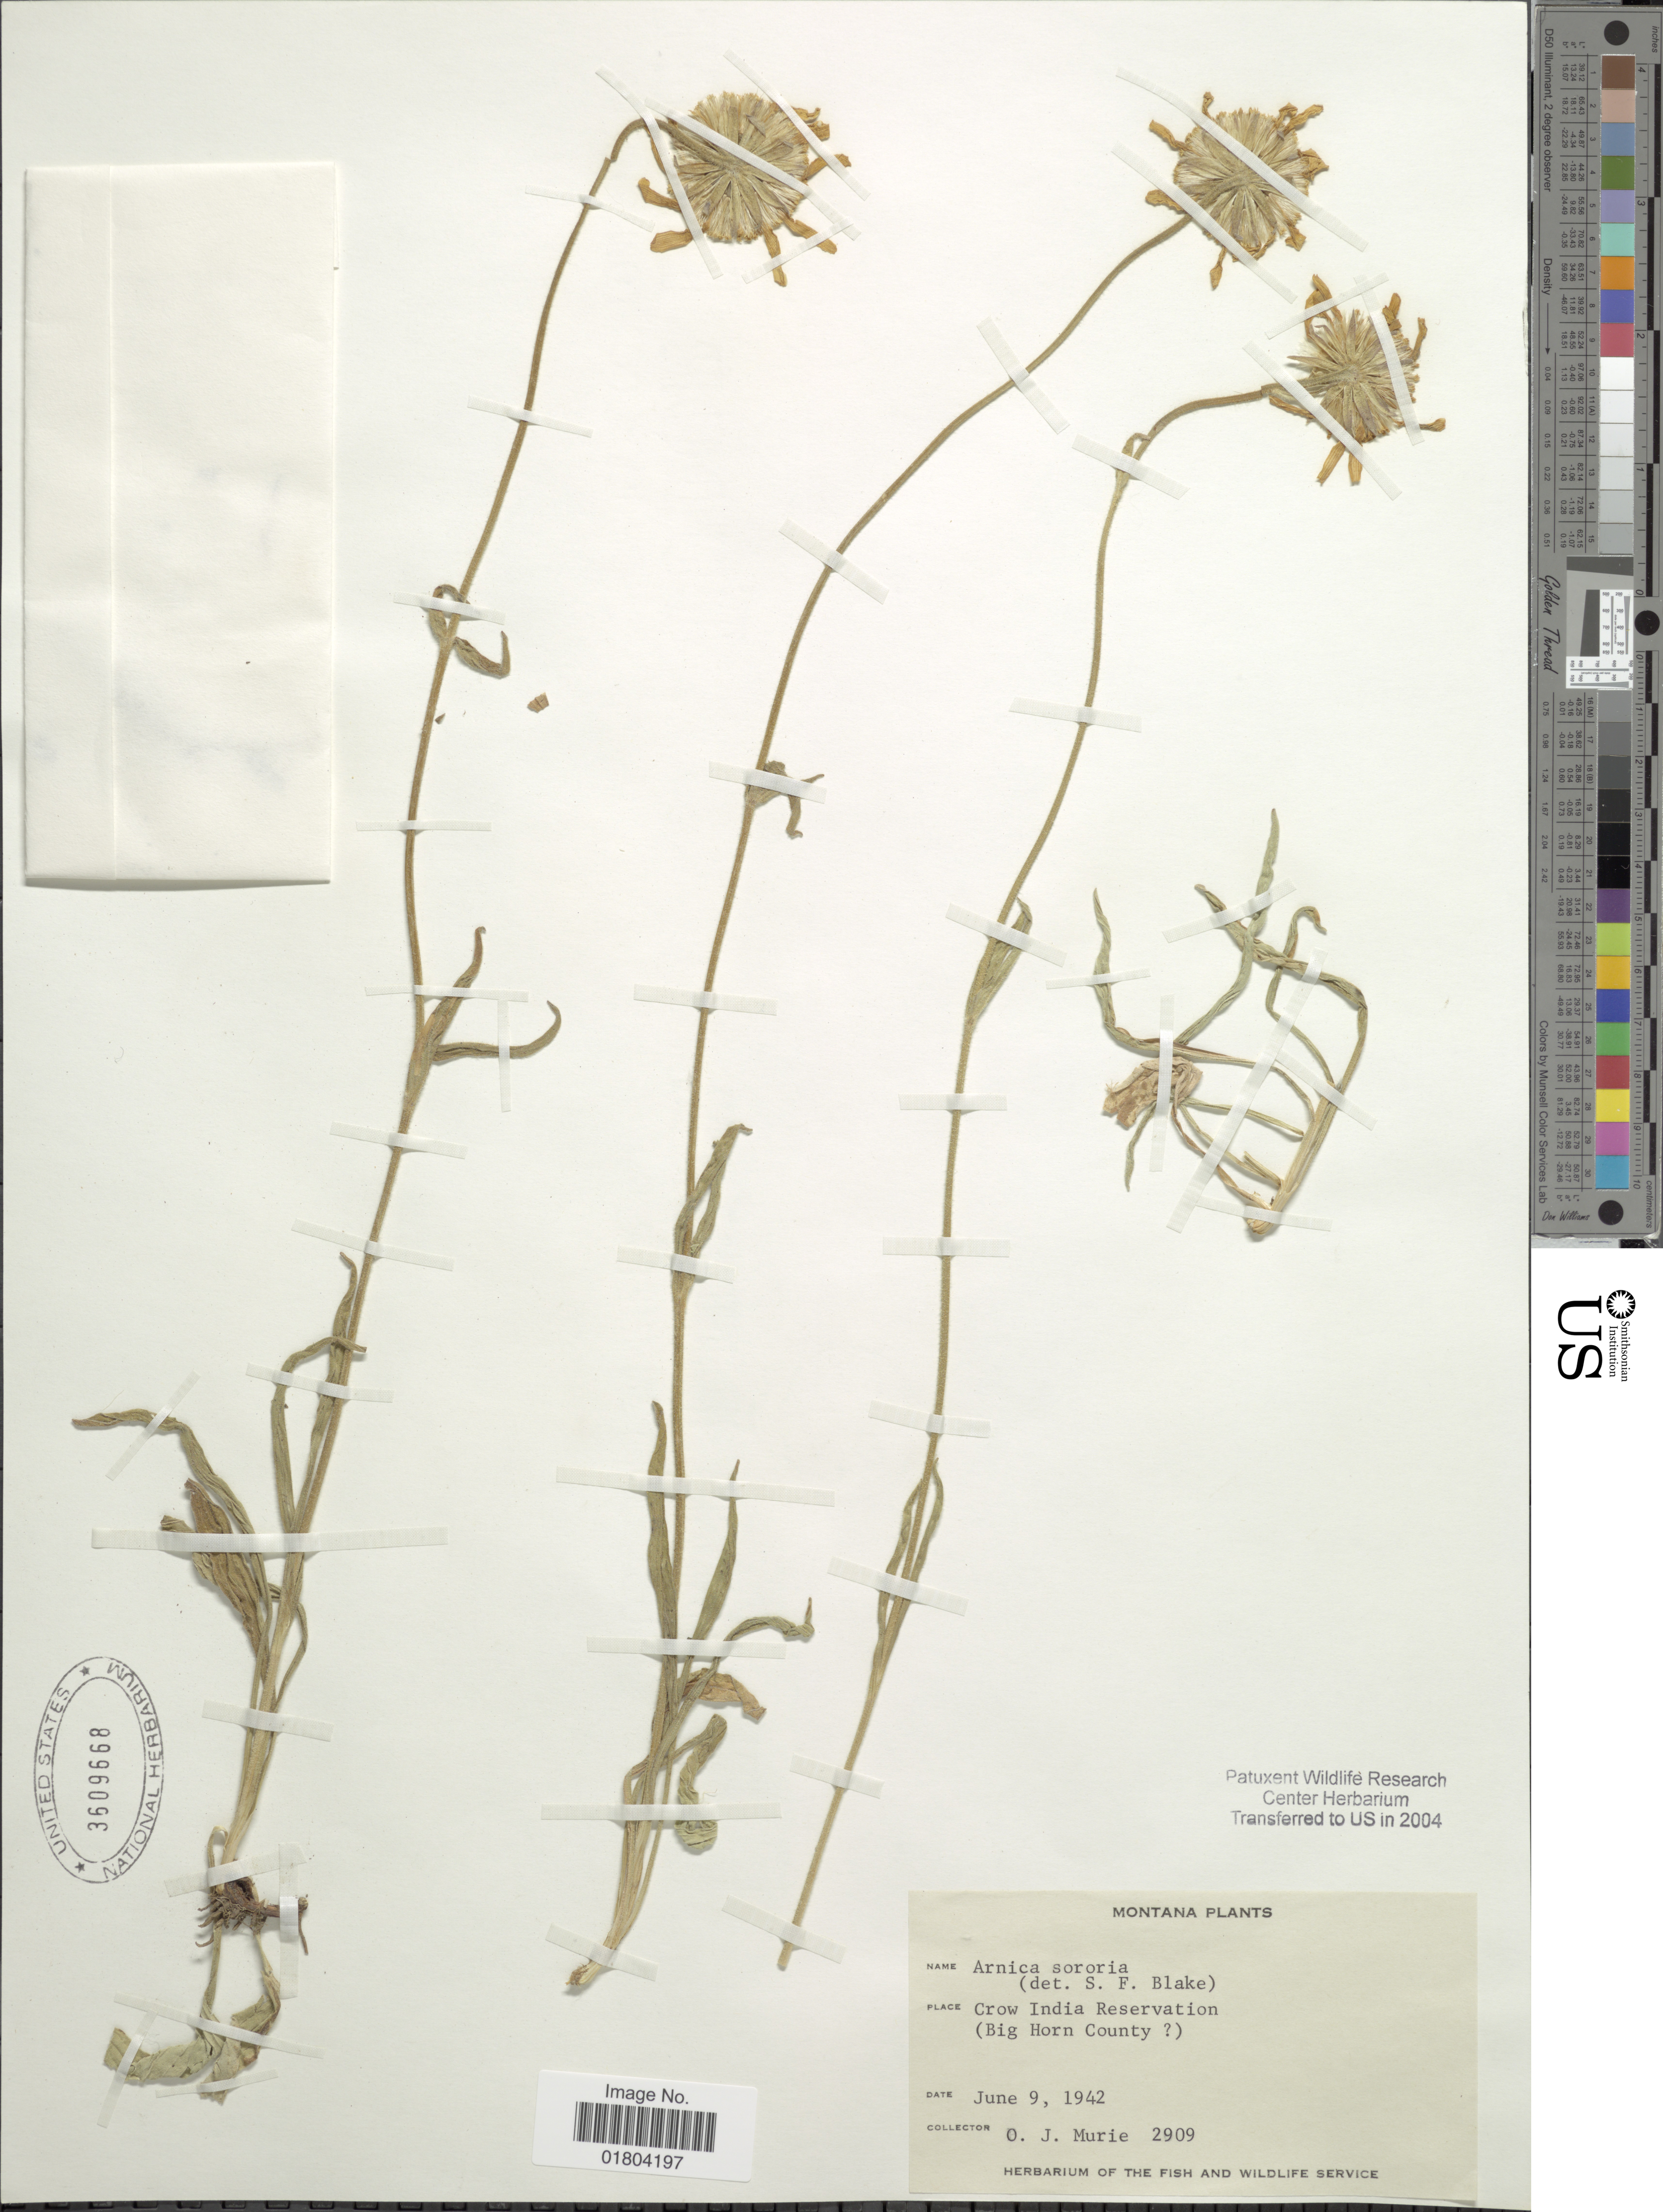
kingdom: Plantae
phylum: Tracheophyta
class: Magnoliopsida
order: Asterales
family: Asteraceae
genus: Arnica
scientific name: Arnica sororia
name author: Greene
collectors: O. Murie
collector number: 2909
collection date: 1942-06-09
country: United States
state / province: Montana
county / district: Big Horn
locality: Crow Indian Reservation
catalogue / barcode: US 3609668